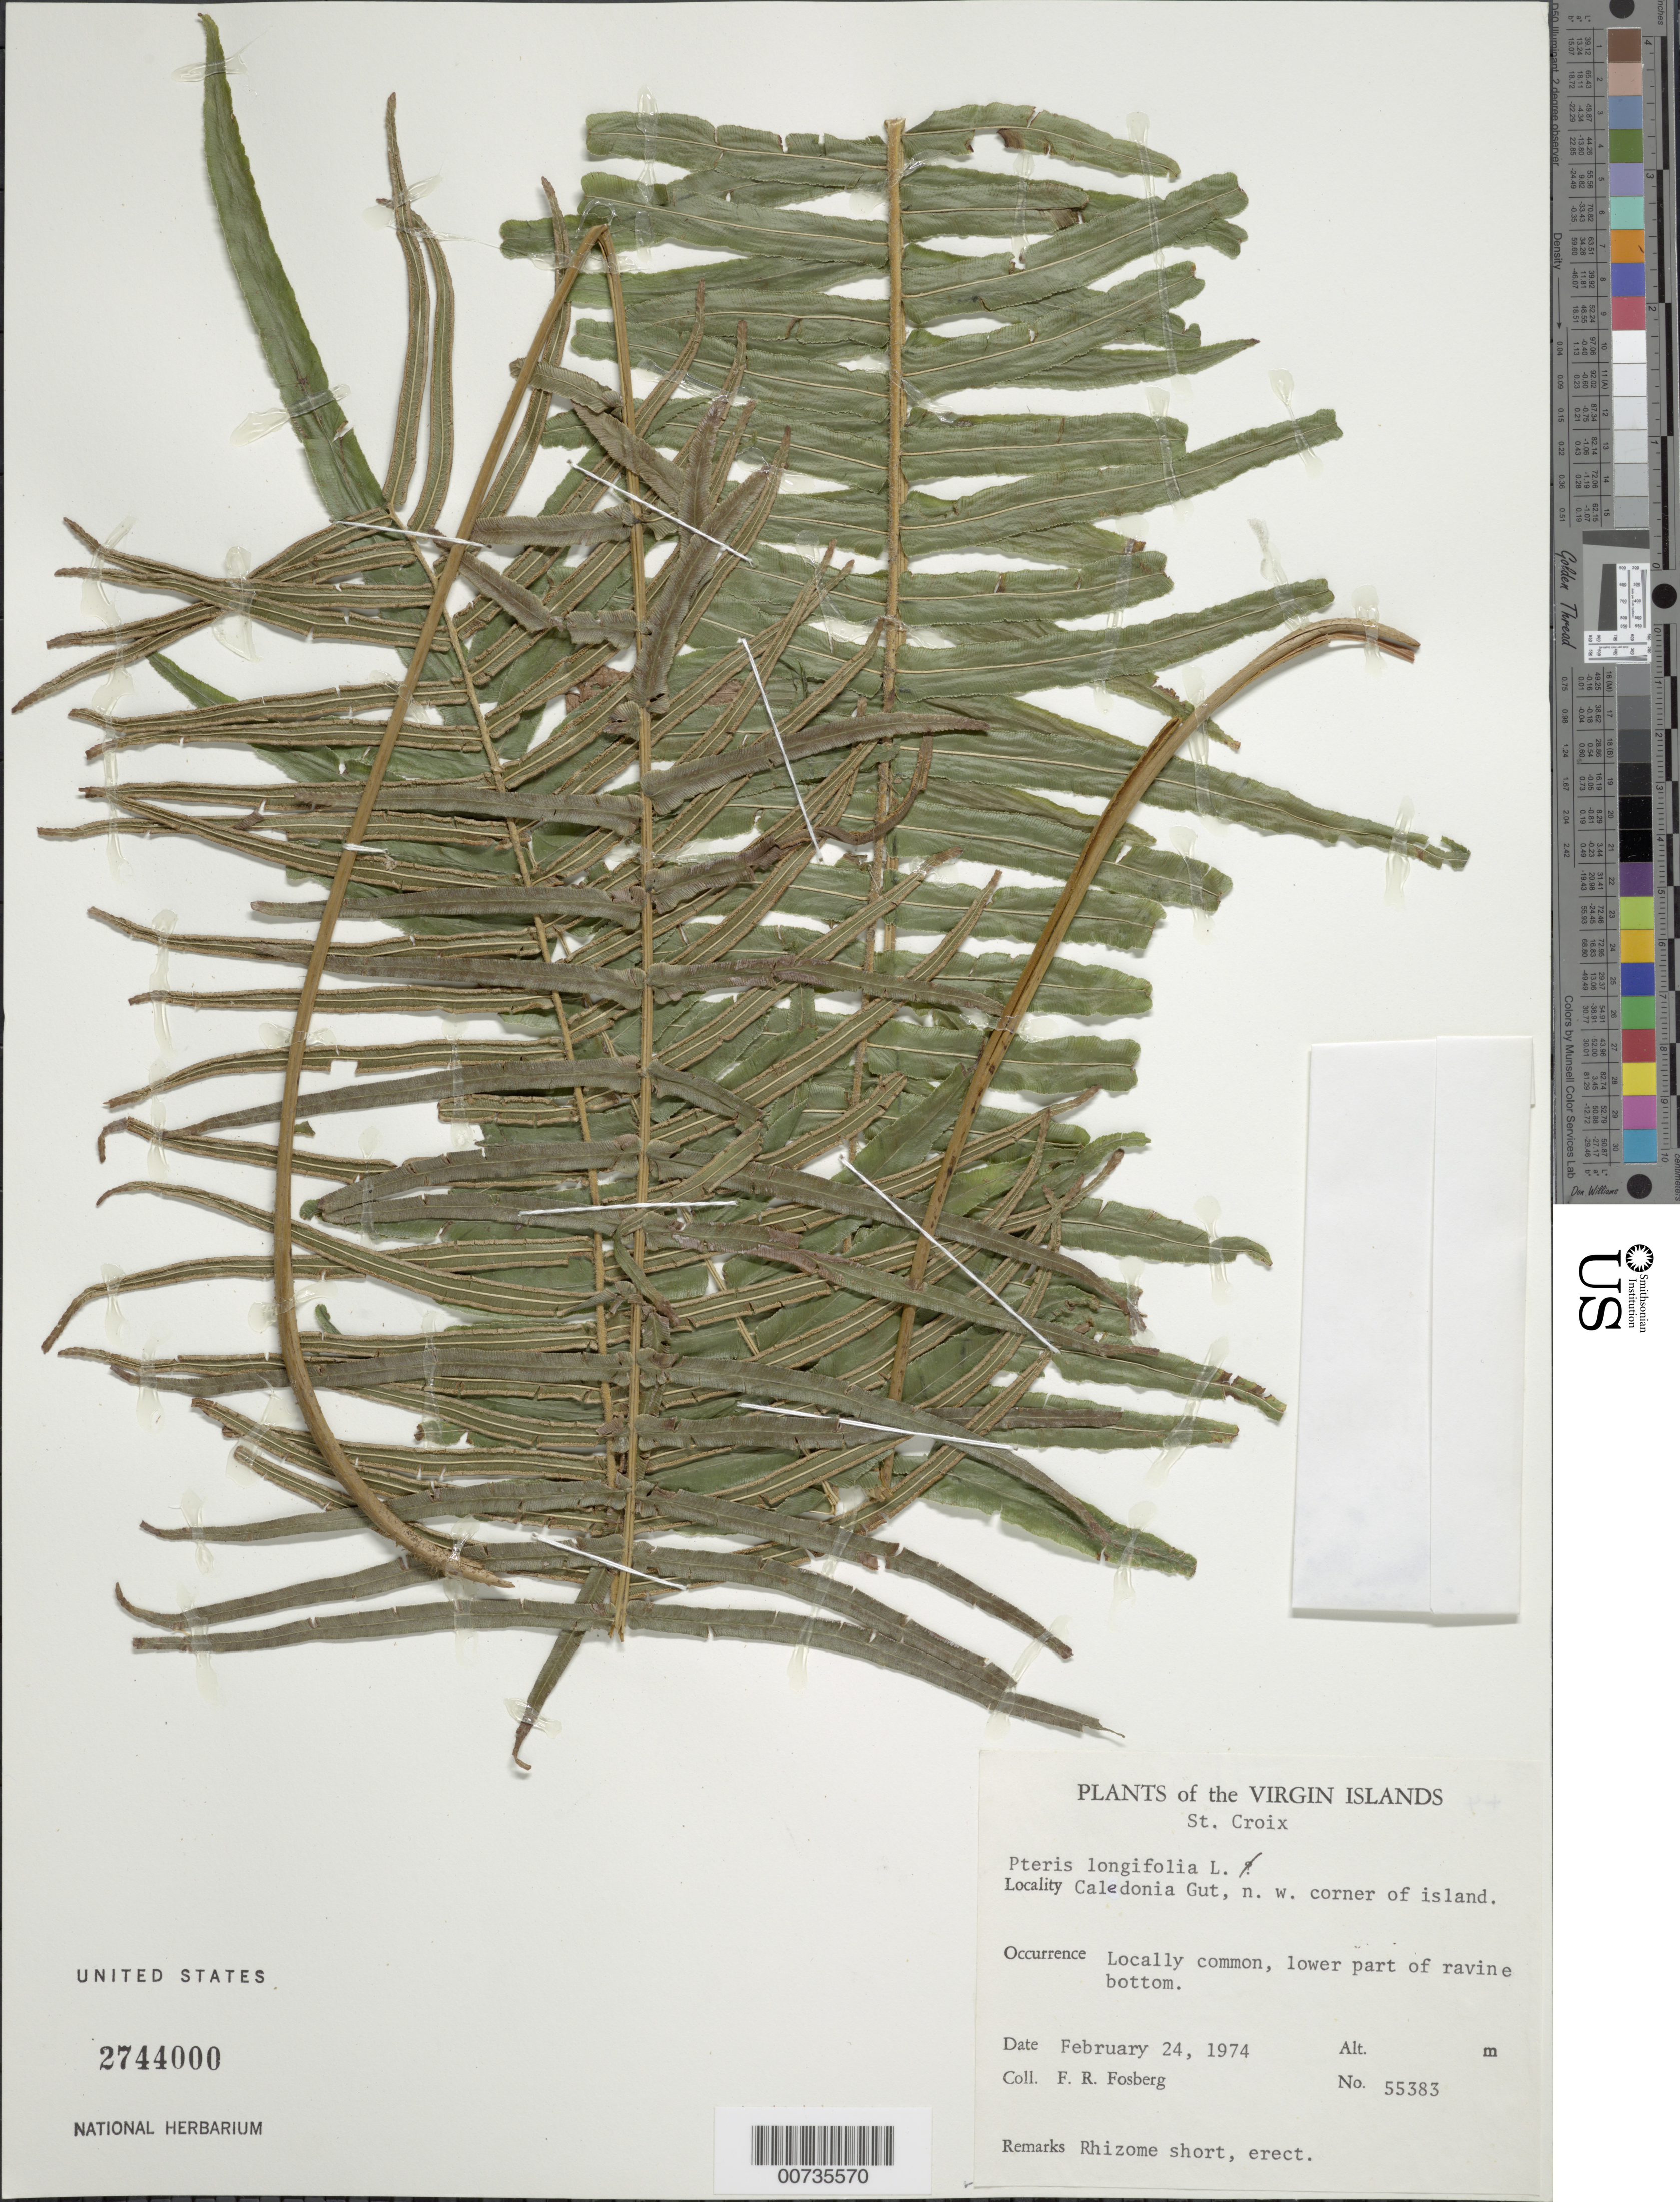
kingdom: Plantae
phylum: Tracheophyta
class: Polypodiopsida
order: Polypodiales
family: Pteridaceae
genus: Pteris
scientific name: Pteris longifolia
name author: L.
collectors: F. R. Fosberg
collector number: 55383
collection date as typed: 24 Feb 1974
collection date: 1974-02-24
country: U.S. Virgin Islands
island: St. Croix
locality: Caledonia Gut, NW corner of Island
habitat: Lower part of ravine bottom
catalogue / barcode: US 2744000